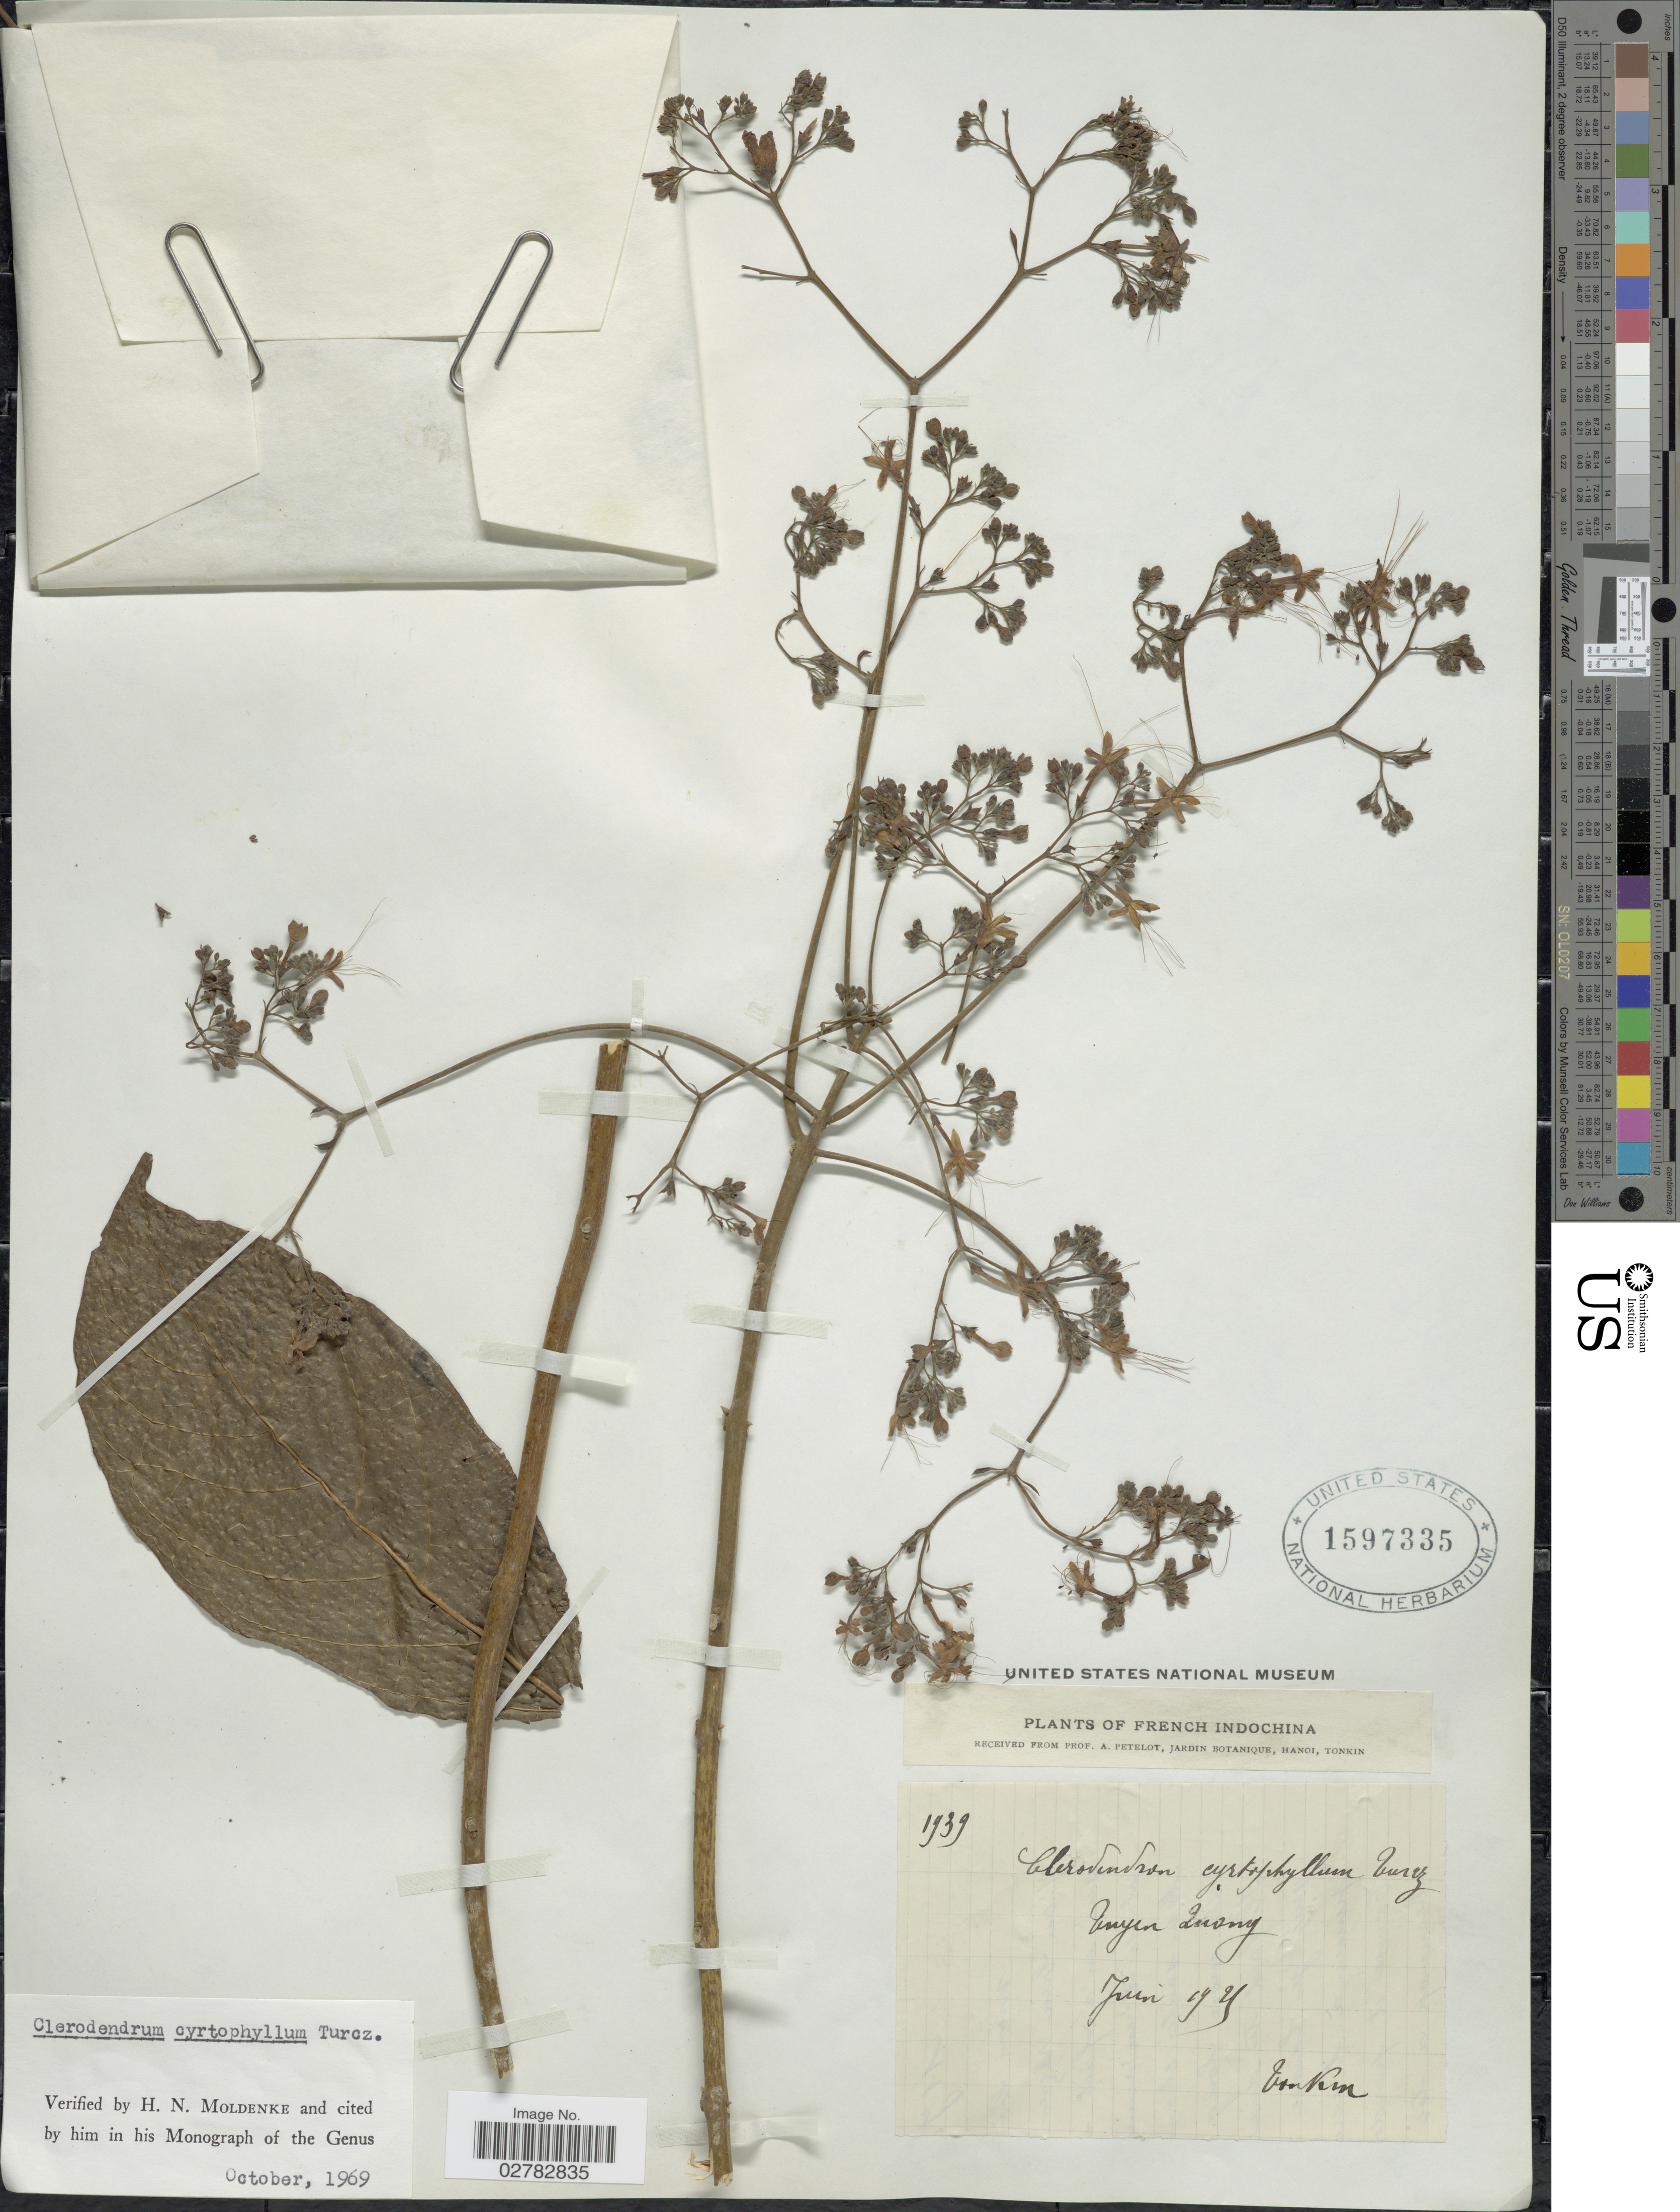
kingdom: Plantae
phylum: Tracheophyta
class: Magnoliopsida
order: Lamiales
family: Lamiaceae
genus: Clerodendrum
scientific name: Clerodendrum cyrtophyllum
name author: Turcz.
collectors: A. Petelot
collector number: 1939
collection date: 1925-06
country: Vietnam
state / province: Tuyen Quang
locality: Tonkin. French Indochina. Tuyen Quang.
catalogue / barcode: US 1597335